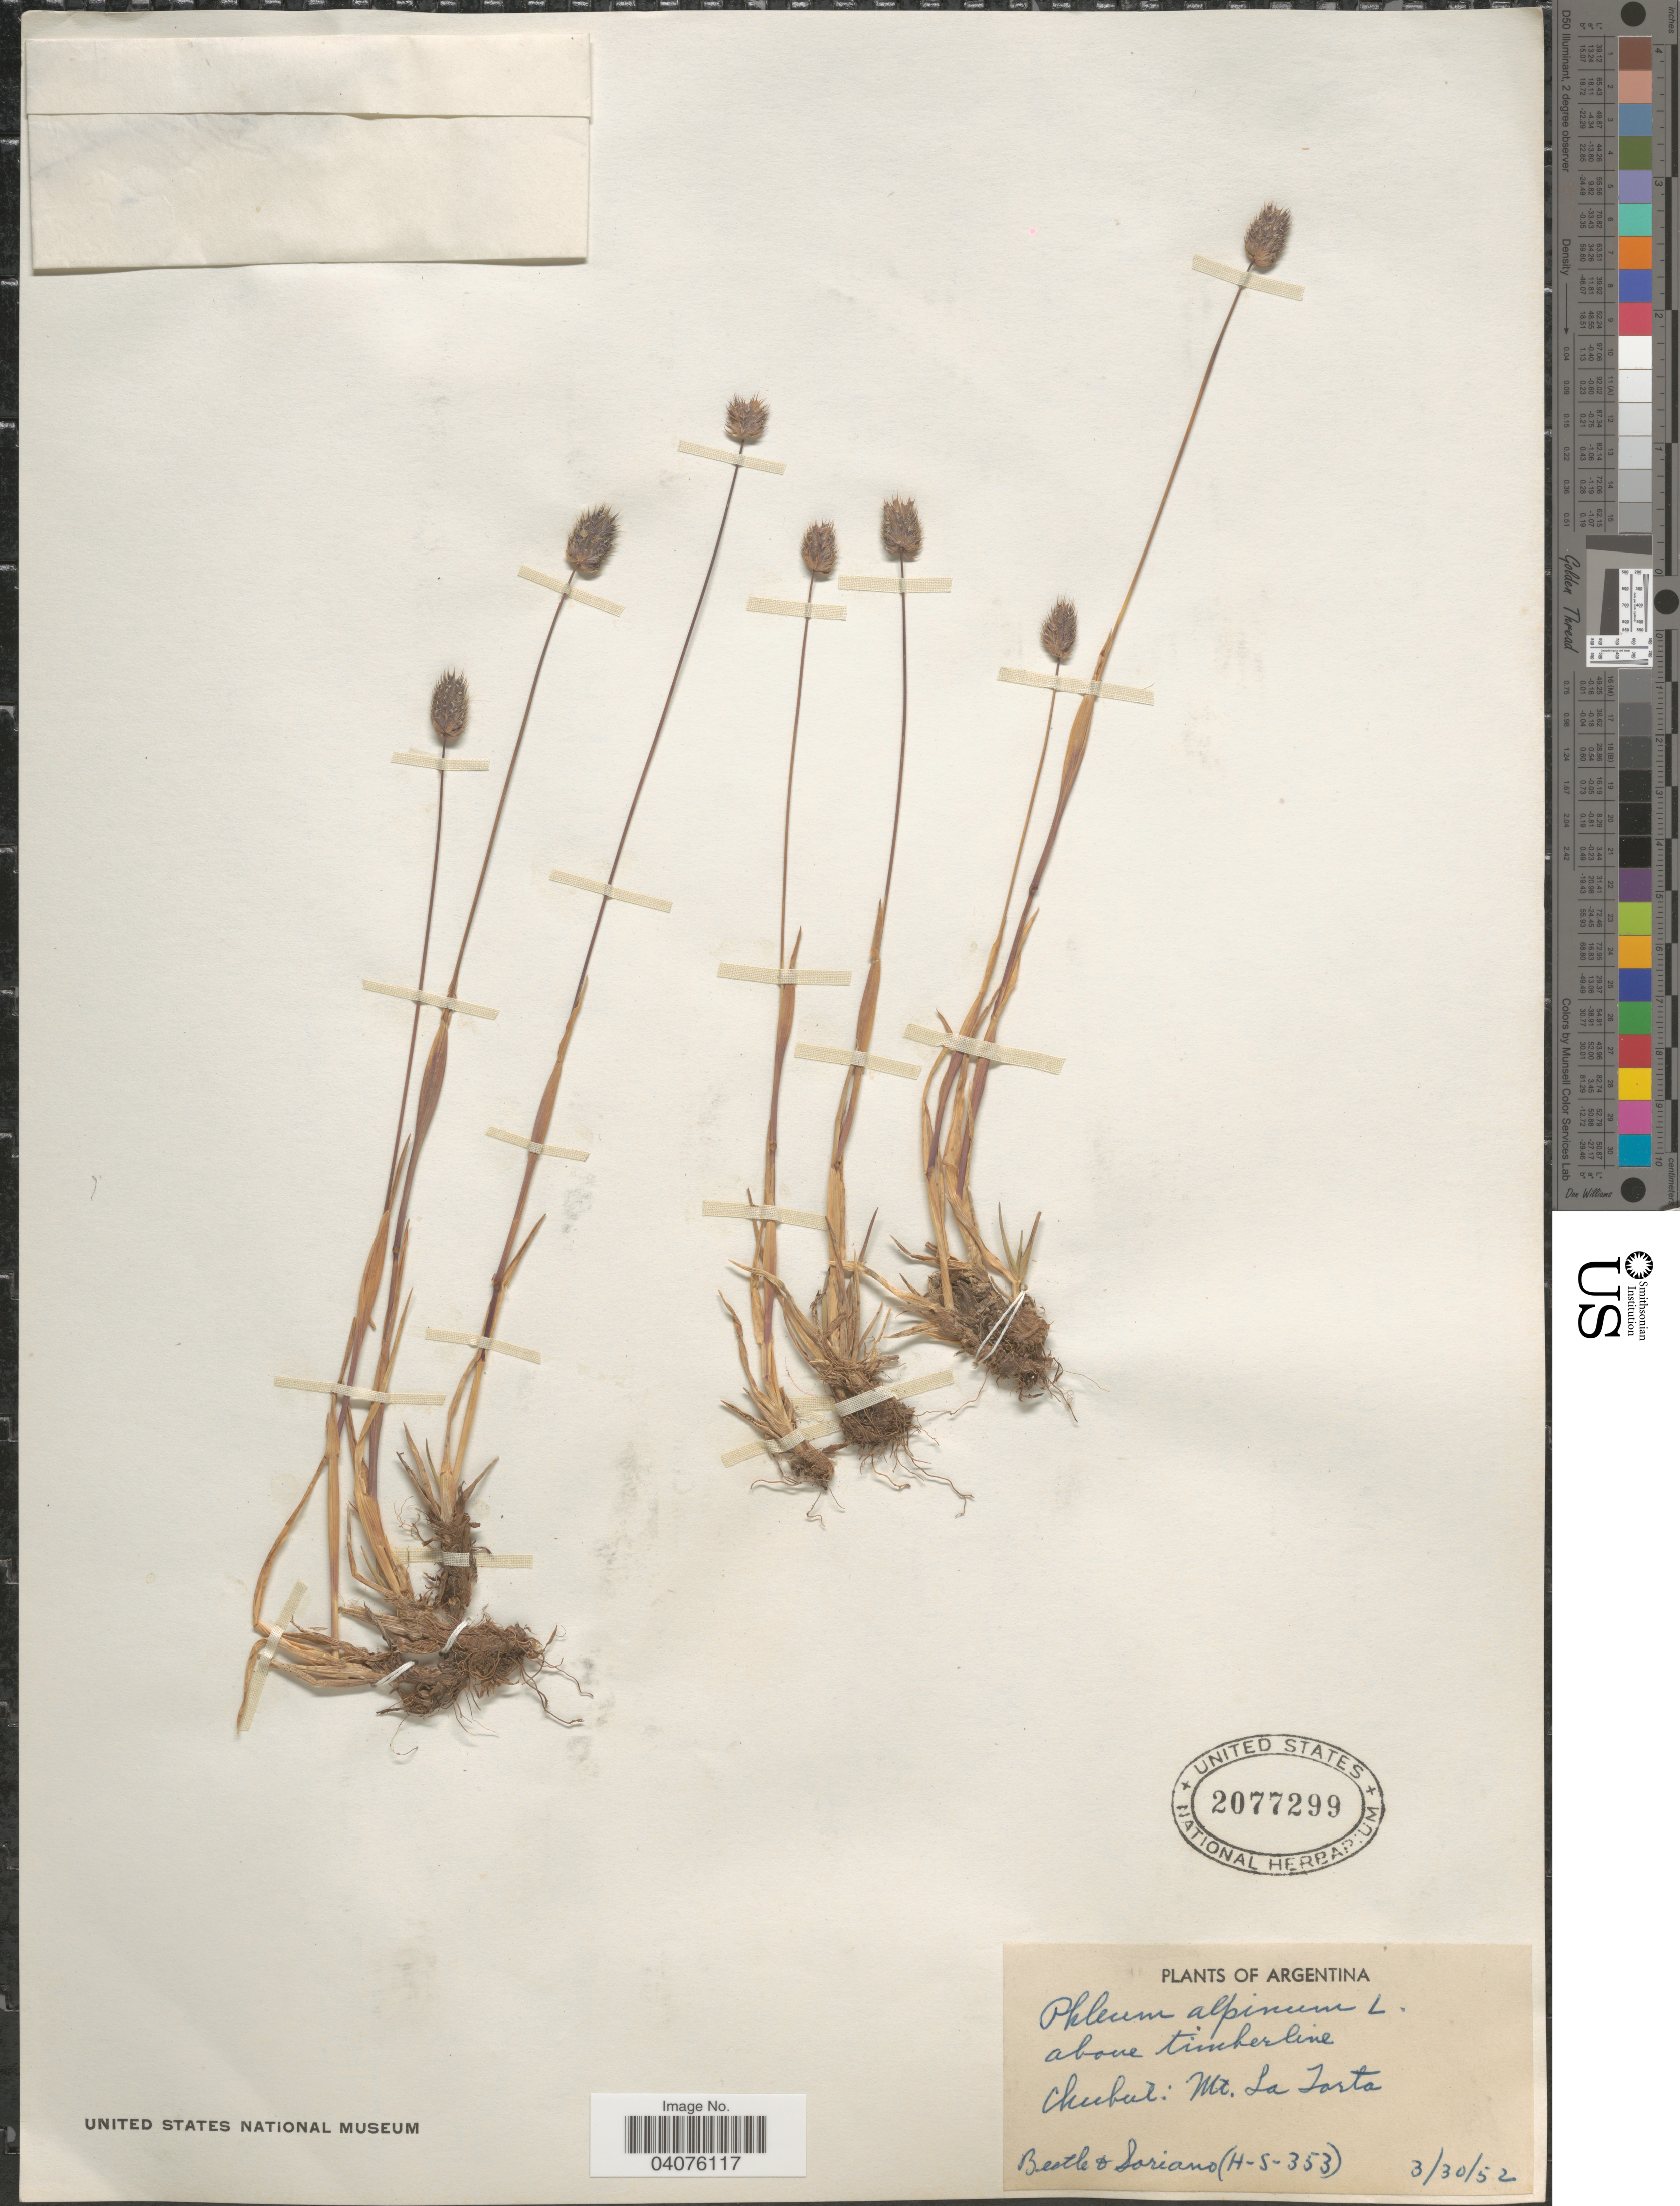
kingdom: Plantae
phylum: Tracheophyta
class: Liliopsida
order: Poales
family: Poaceae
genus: Phleum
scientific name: Phleum alpinum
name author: L.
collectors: Beetle & -. Soriano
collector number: H-S-353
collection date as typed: Transcribed d/m/y: 30/3/52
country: Argentina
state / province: Chubut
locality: Above timberline. Mt. La Torta.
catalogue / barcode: US 2077299